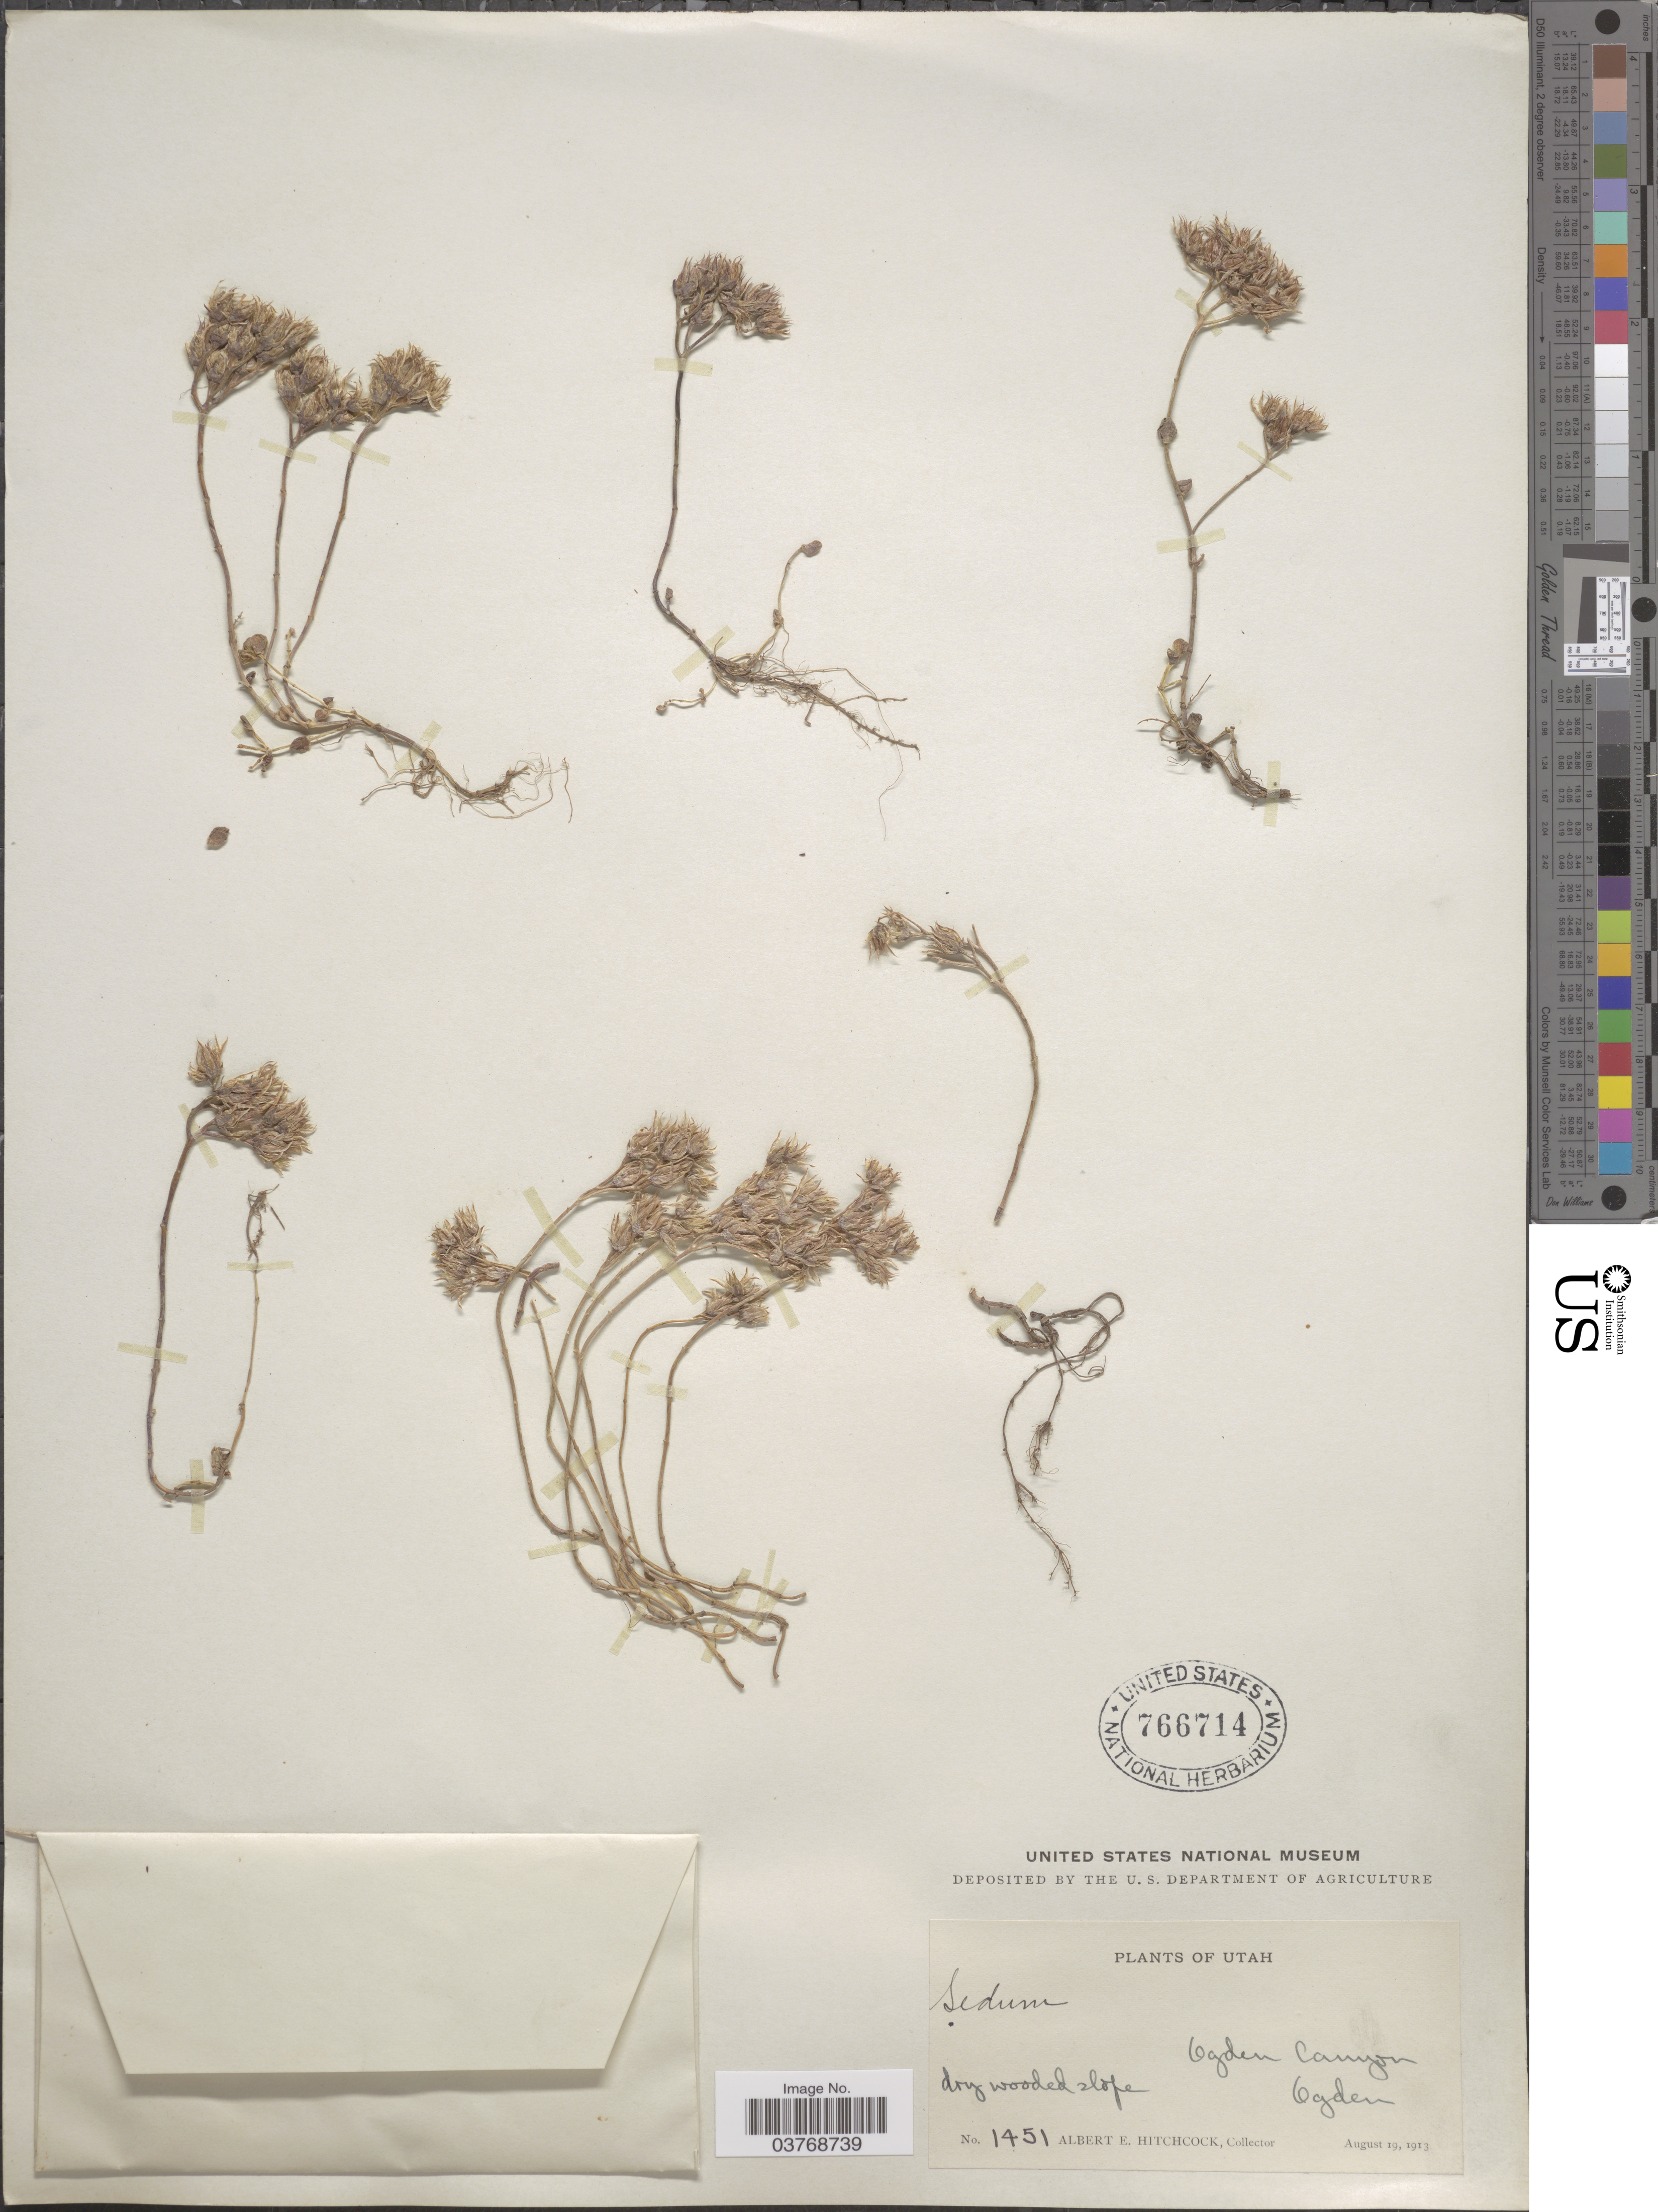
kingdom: Plantae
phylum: Tracheophyta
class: Magnoliopsida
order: Saxifragales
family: Crassulaceae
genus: Sedum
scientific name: Sedum sp.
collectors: A. Hitchcock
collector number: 1451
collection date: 1913-08-19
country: United States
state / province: Utah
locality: Ogden Canyon. Ogden.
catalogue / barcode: US 766714